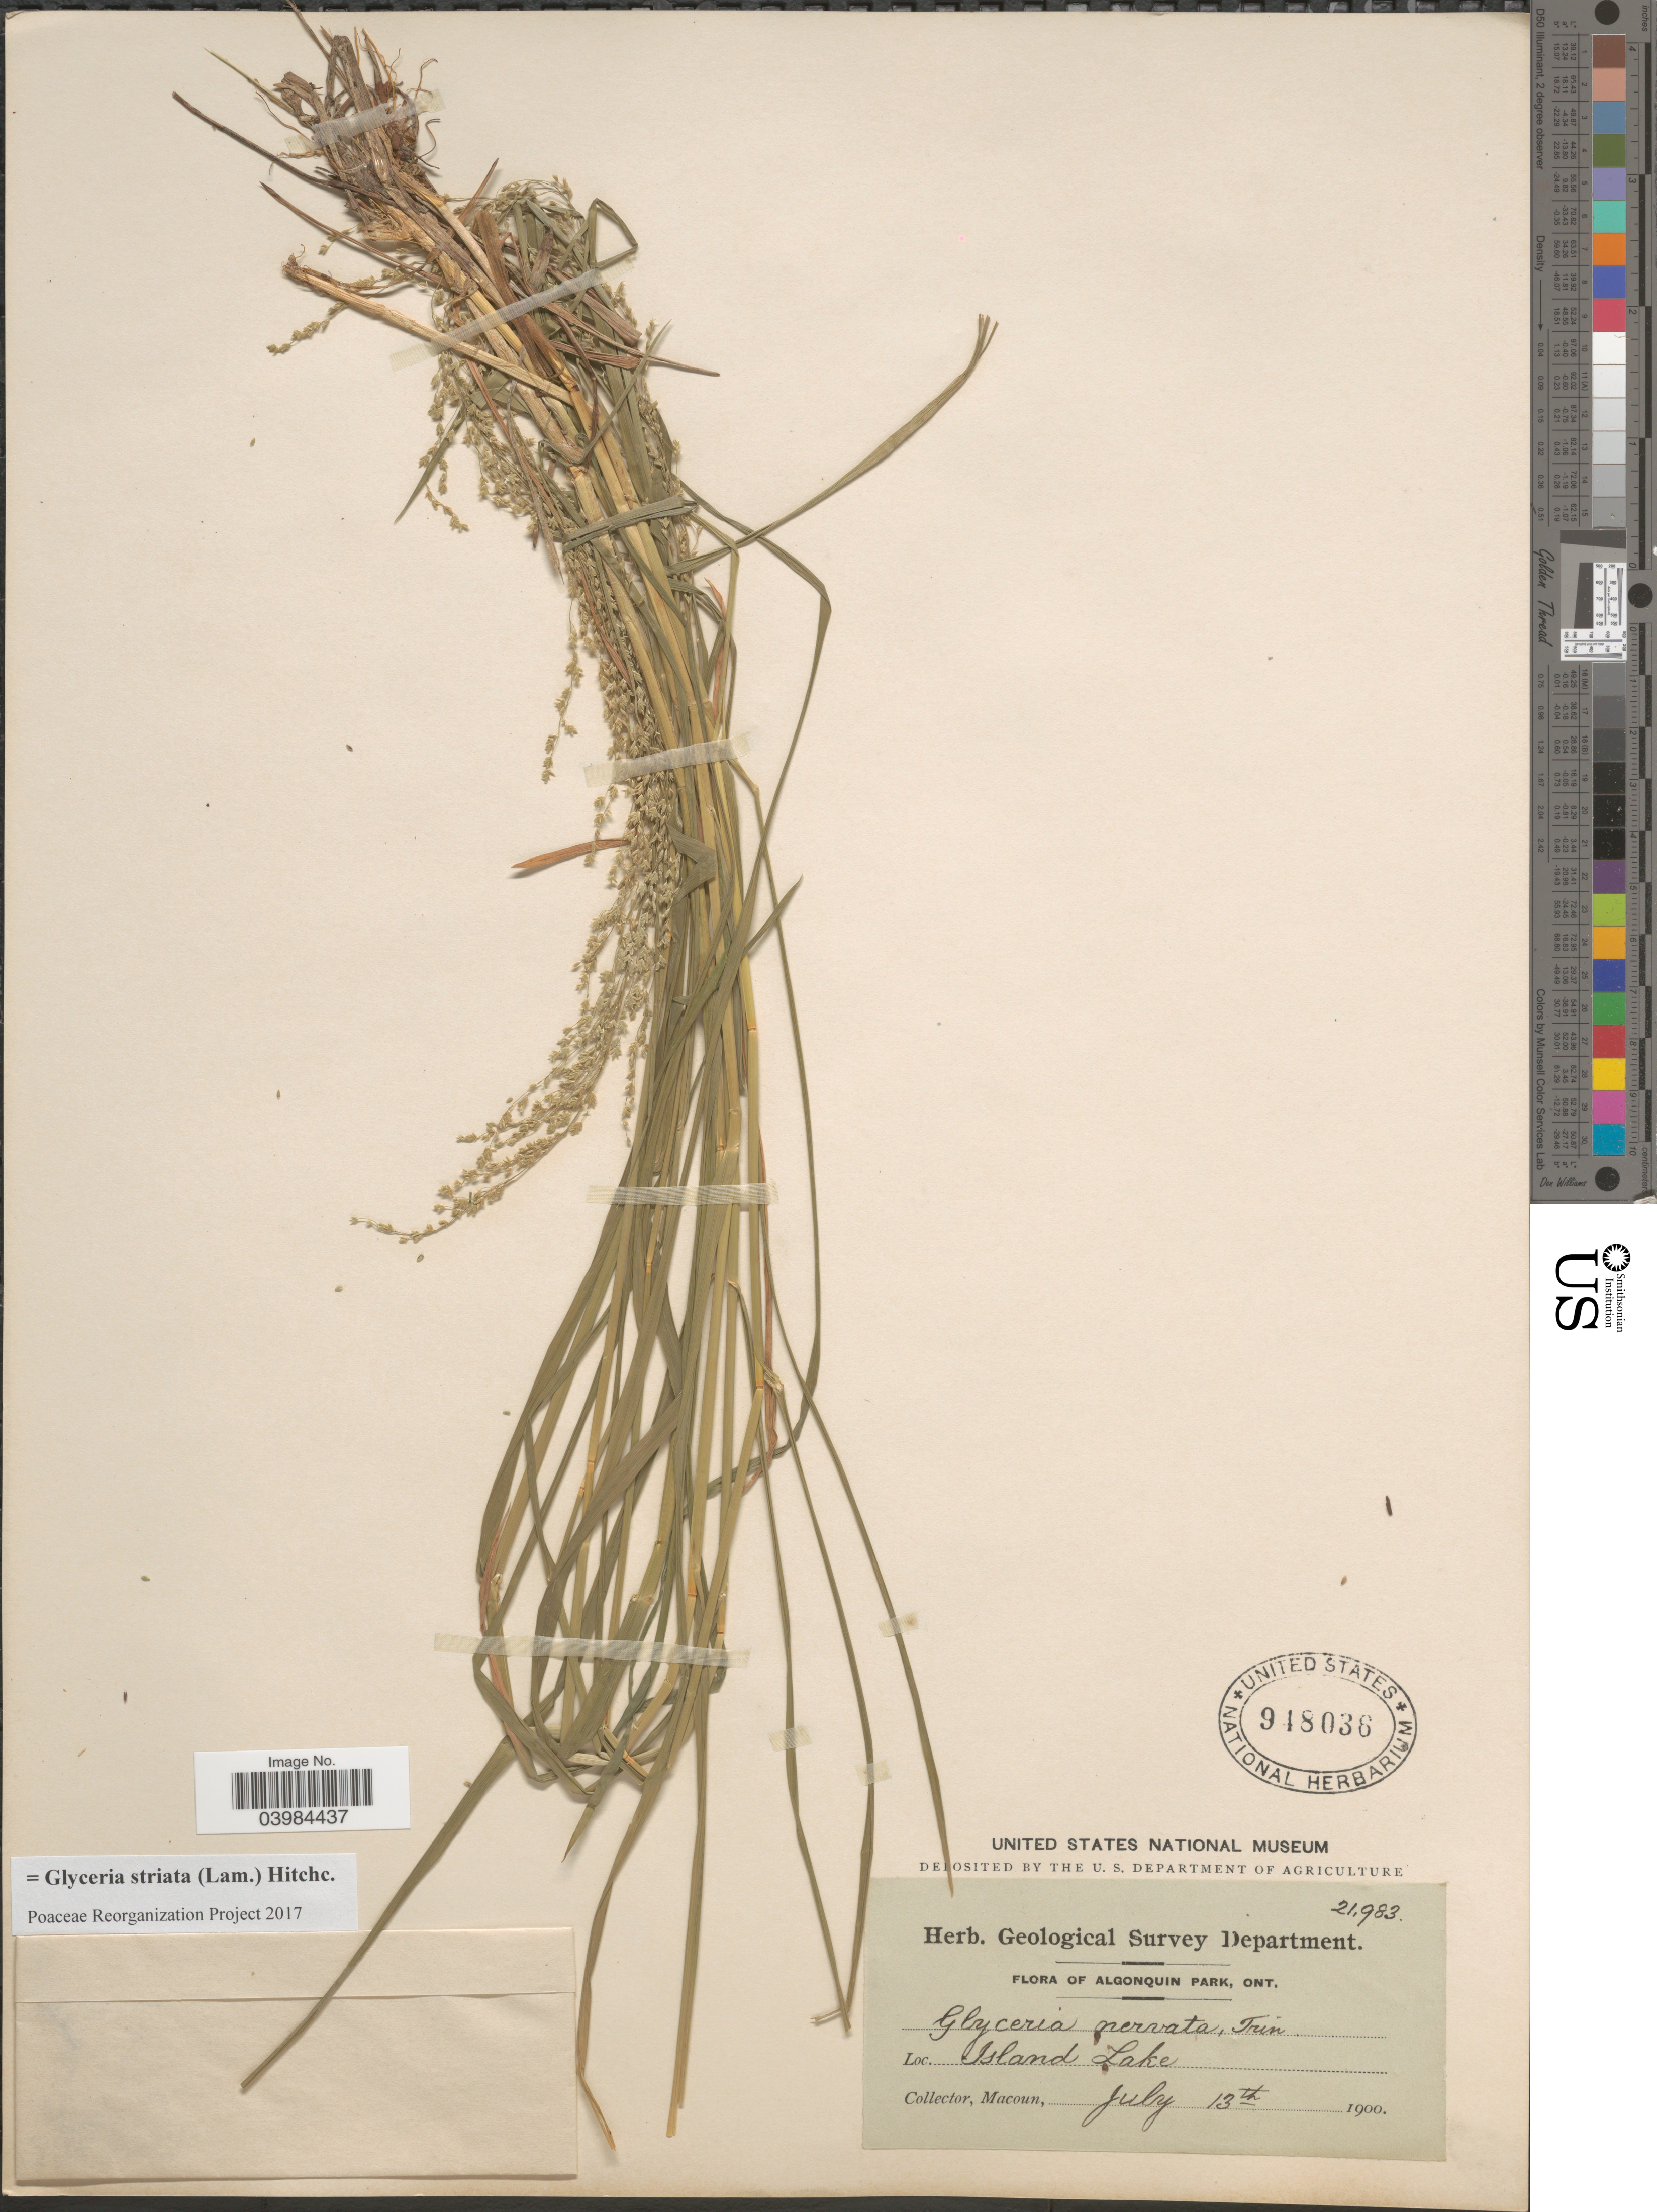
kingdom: Plantae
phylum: Tracheophyta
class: Liliopsida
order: Poales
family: Poaceae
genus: Glyceria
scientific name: Glyceria striata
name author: (Lam.) Hitchc.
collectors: -- Macoun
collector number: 21983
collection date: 1900-07-13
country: Canada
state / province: Ontario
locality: Algonquin Park. Island Lake.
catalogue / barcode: US 948036